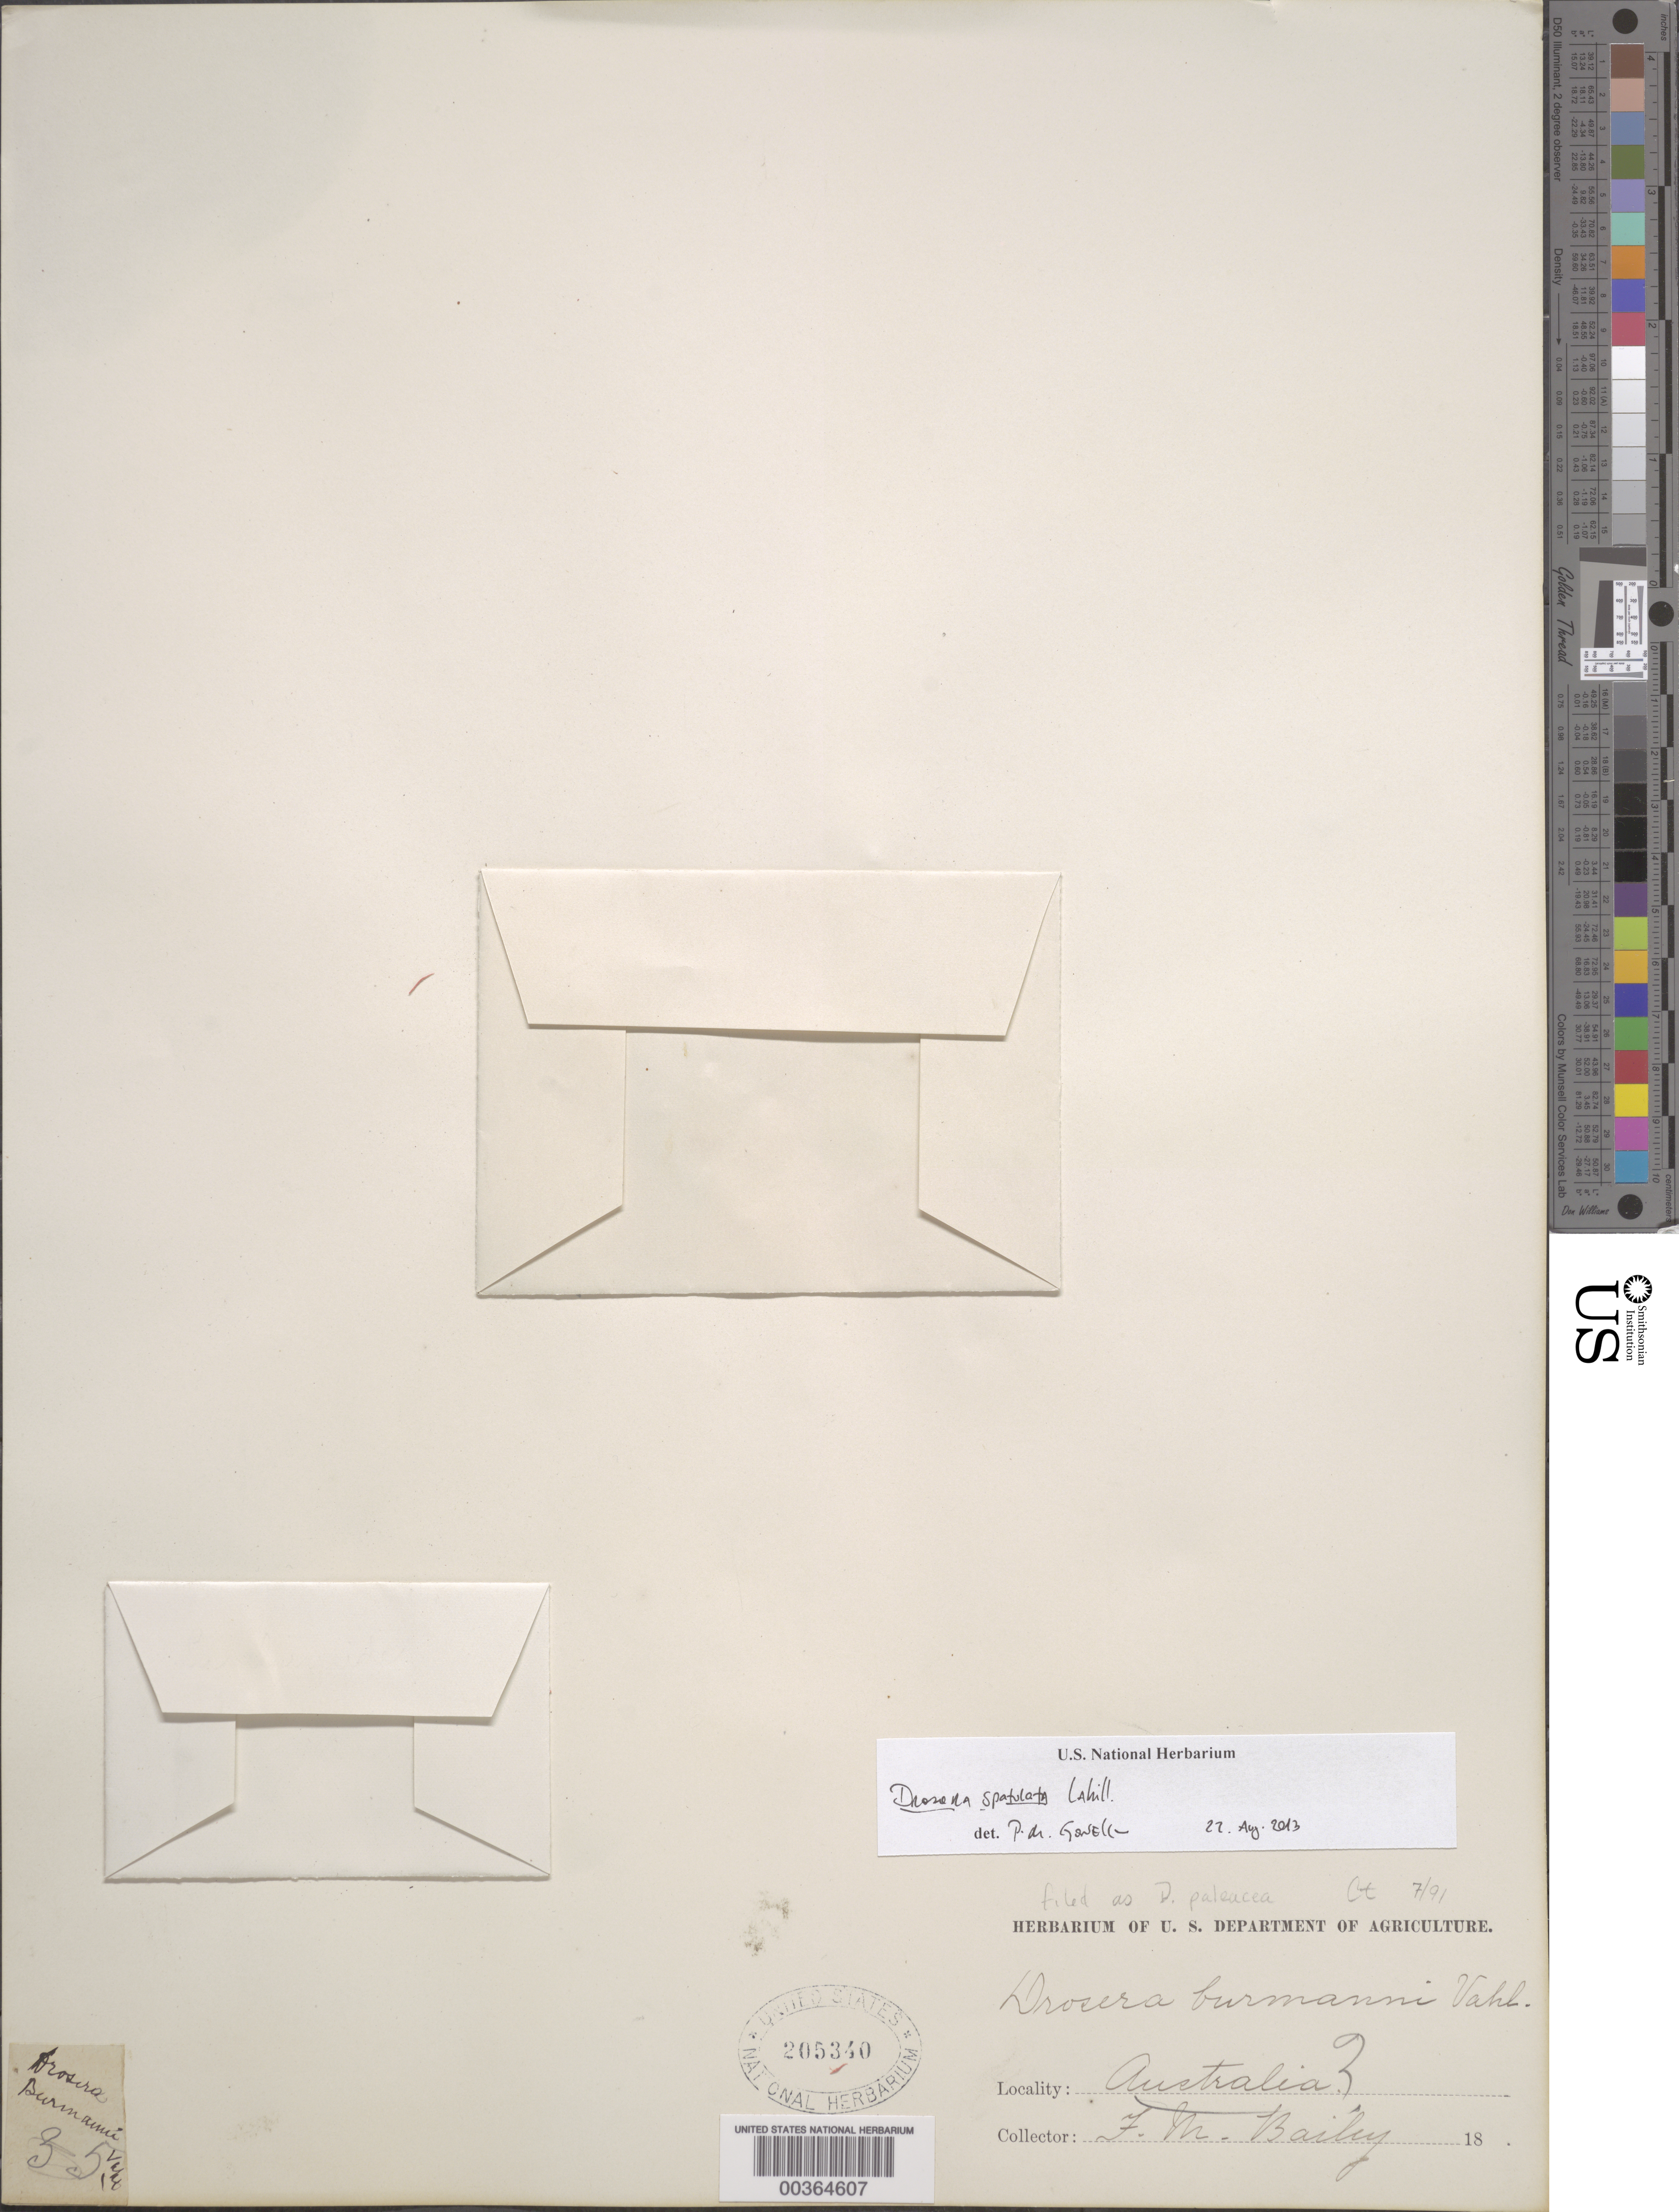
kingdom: Plantae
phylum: Tracheophyta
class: Magnoliopsida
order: Caryophyllales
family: Droseraceae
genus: Drosera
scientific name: Drosera spatulata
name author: Labill.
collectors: F. M. Bailey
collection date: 1800/1899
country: Australia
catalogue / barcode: US 205340